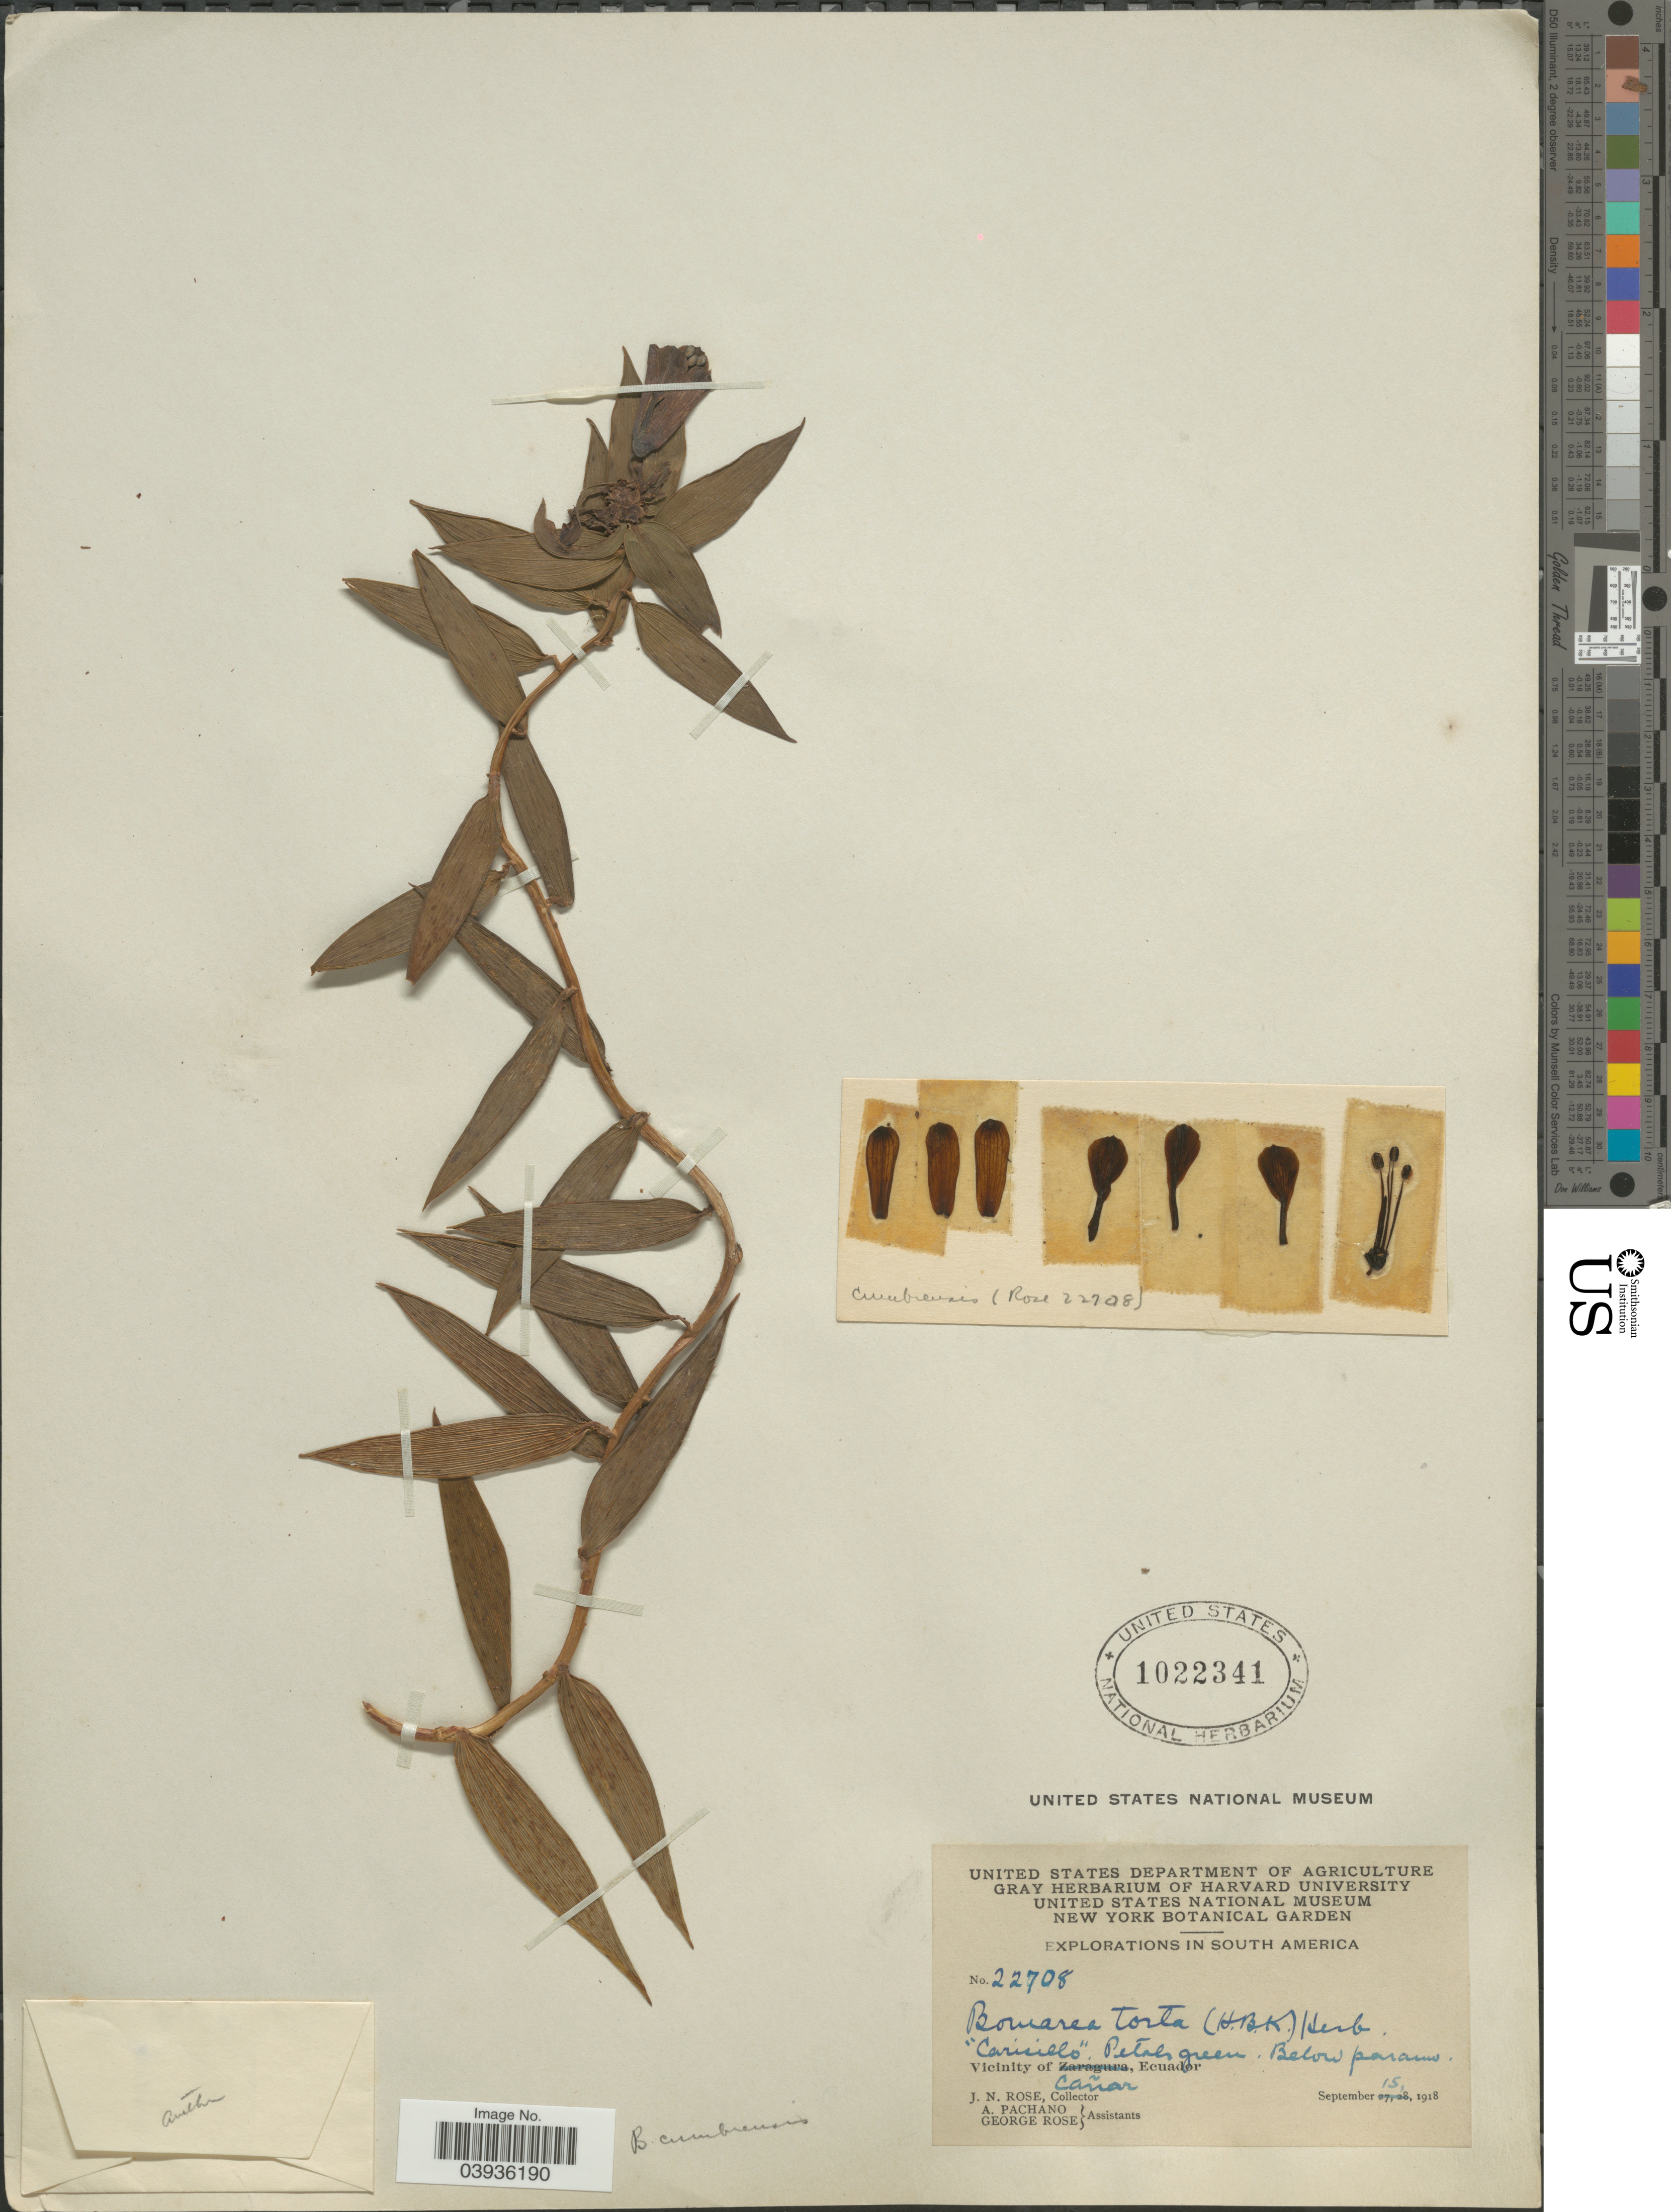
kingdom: Plantae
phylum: Tracheophyta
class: Liliopsida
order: Liliales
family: Alstroemeriaceae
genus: Bomarea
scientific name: Bomarea cumbrensis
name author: Herb.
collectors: J. N. Rose, A. Pachano & G. Rose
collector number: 22708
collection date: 1918-09-15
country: Ecuador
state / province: Cañar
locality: Vicinity of Cañar.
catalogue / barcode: US 1022341